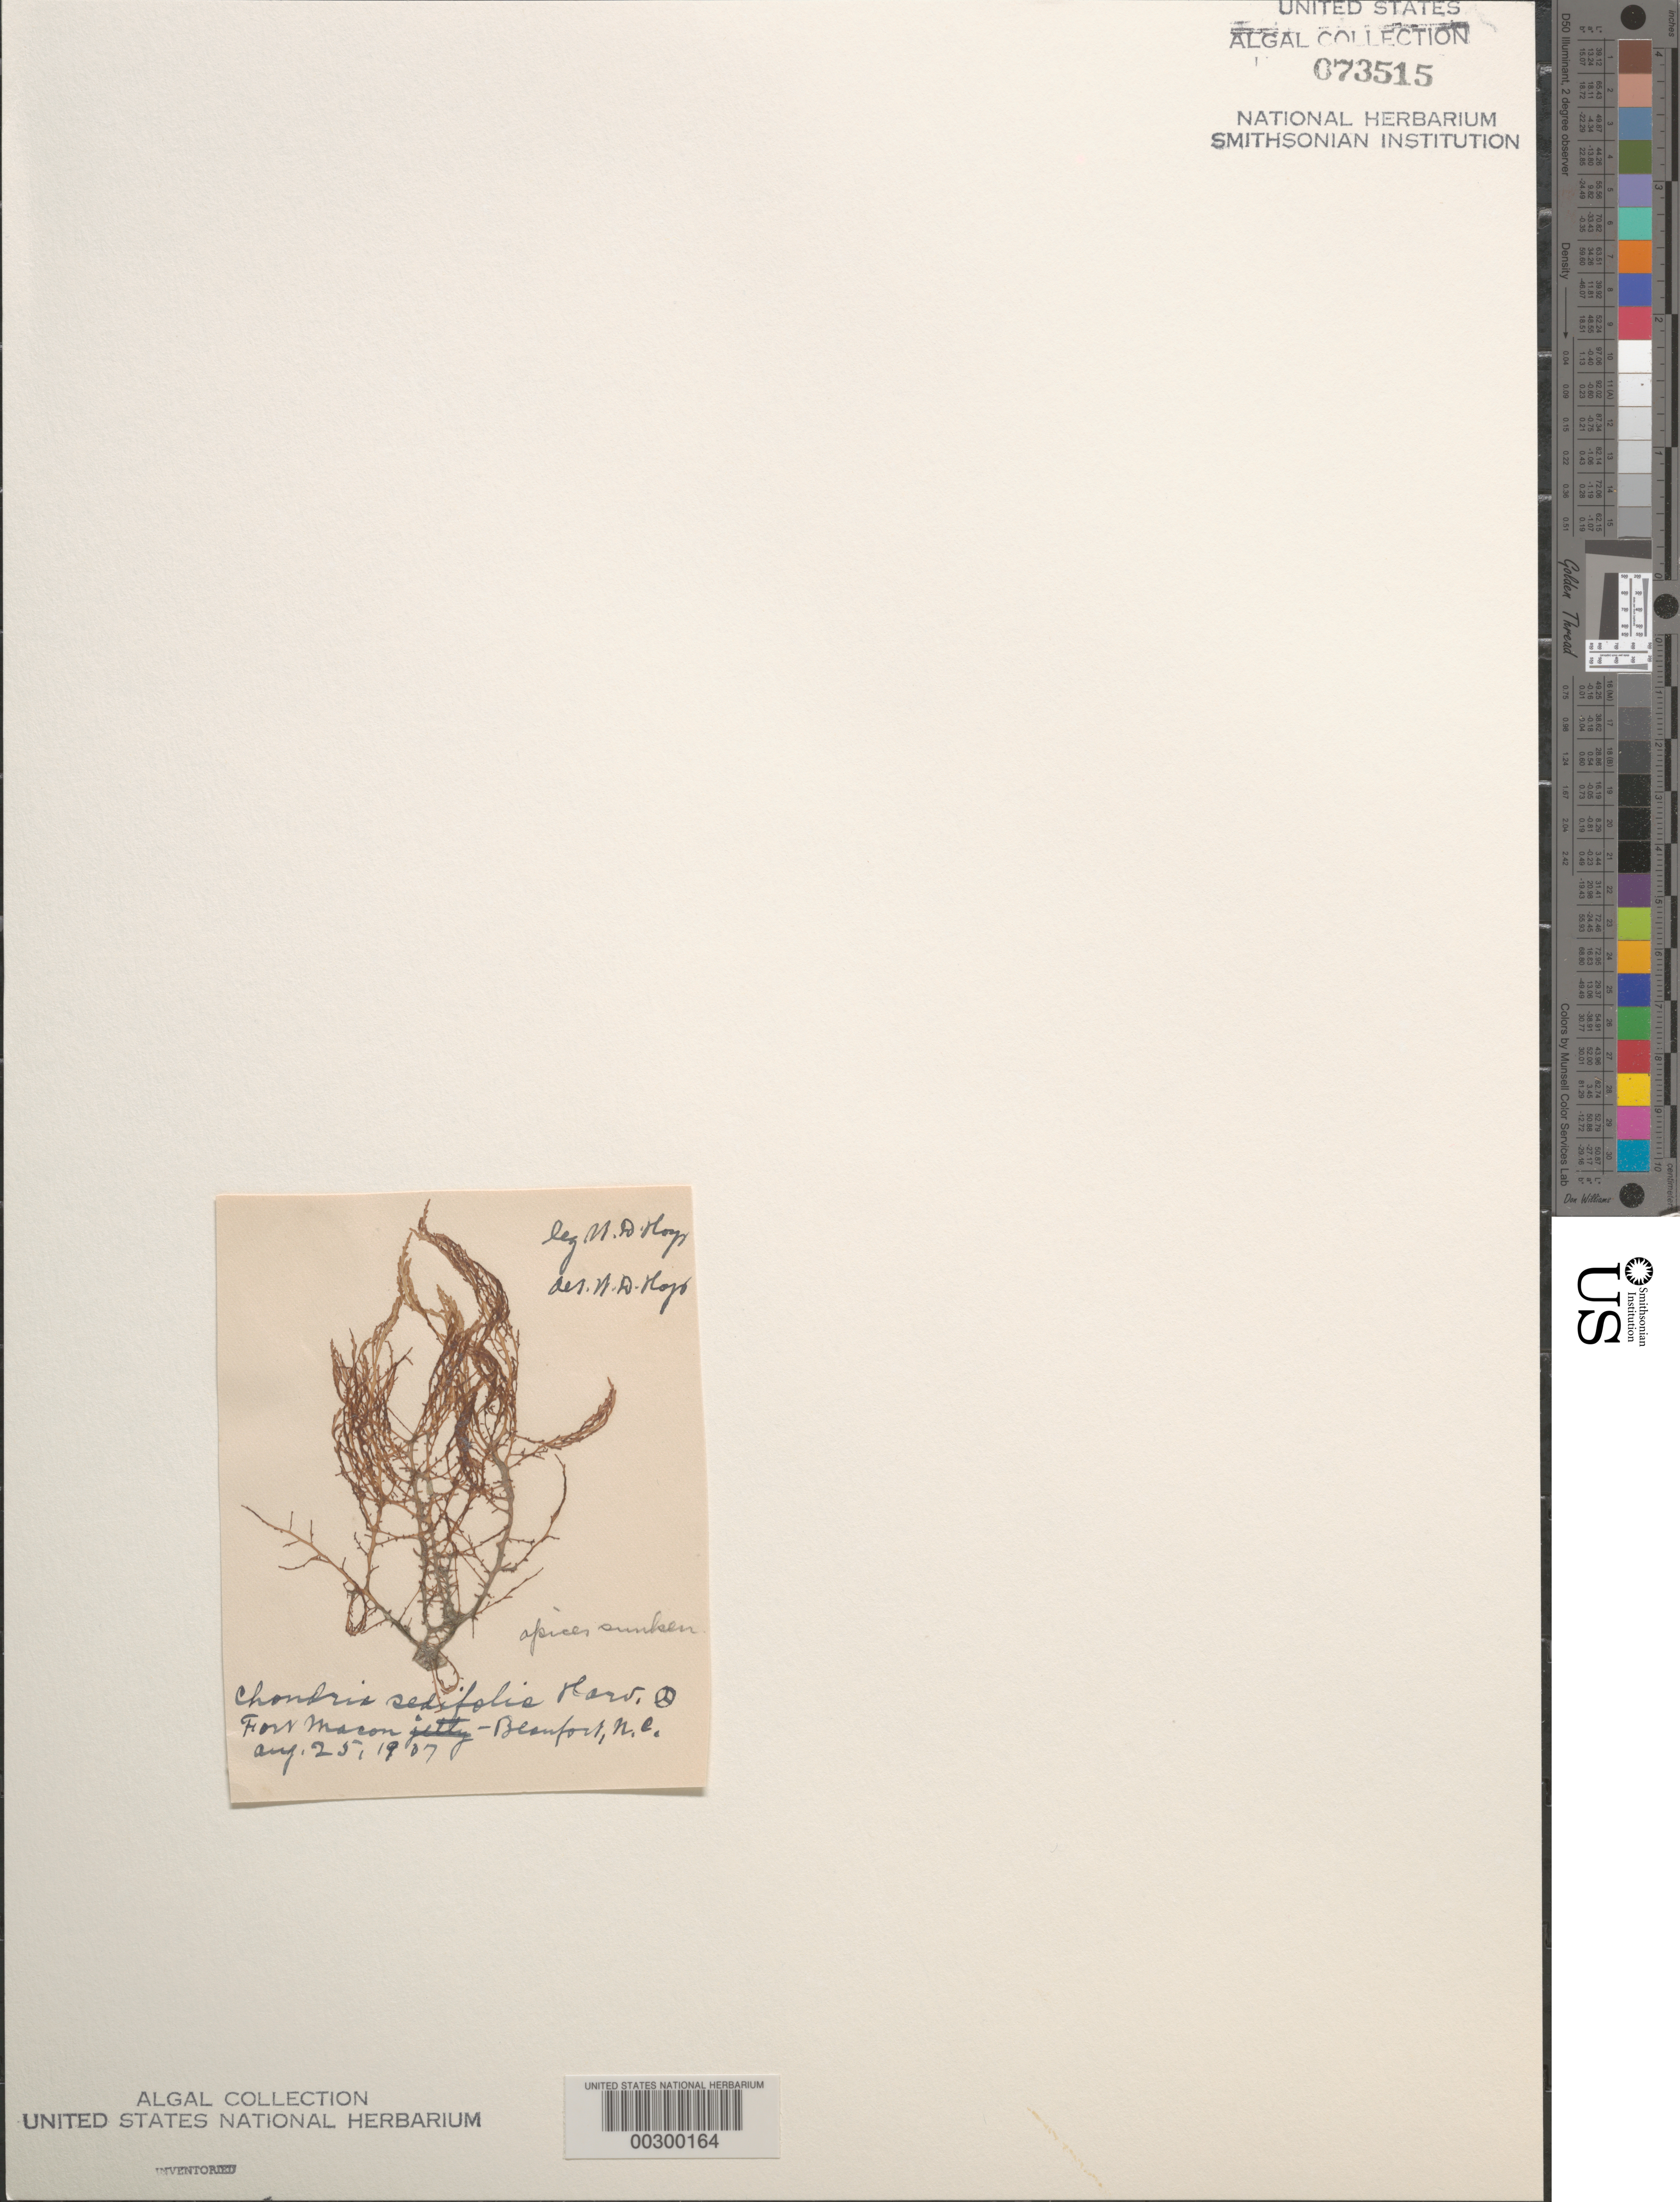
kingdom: Plantae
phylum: Rhodophyta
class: Florideophyceae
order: Ceramiales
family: Rhodomelaceae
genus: Chondria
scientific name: Chondria sedifolia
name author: Harv.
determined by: Hoyt, W. D.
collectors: W. D. Hoyt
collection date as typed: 25 Aug 1907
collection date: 1907-08-25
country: United States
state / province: North Carolina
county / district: Carteret County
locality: Beaufort, Fort Macon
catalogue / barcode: US 73515